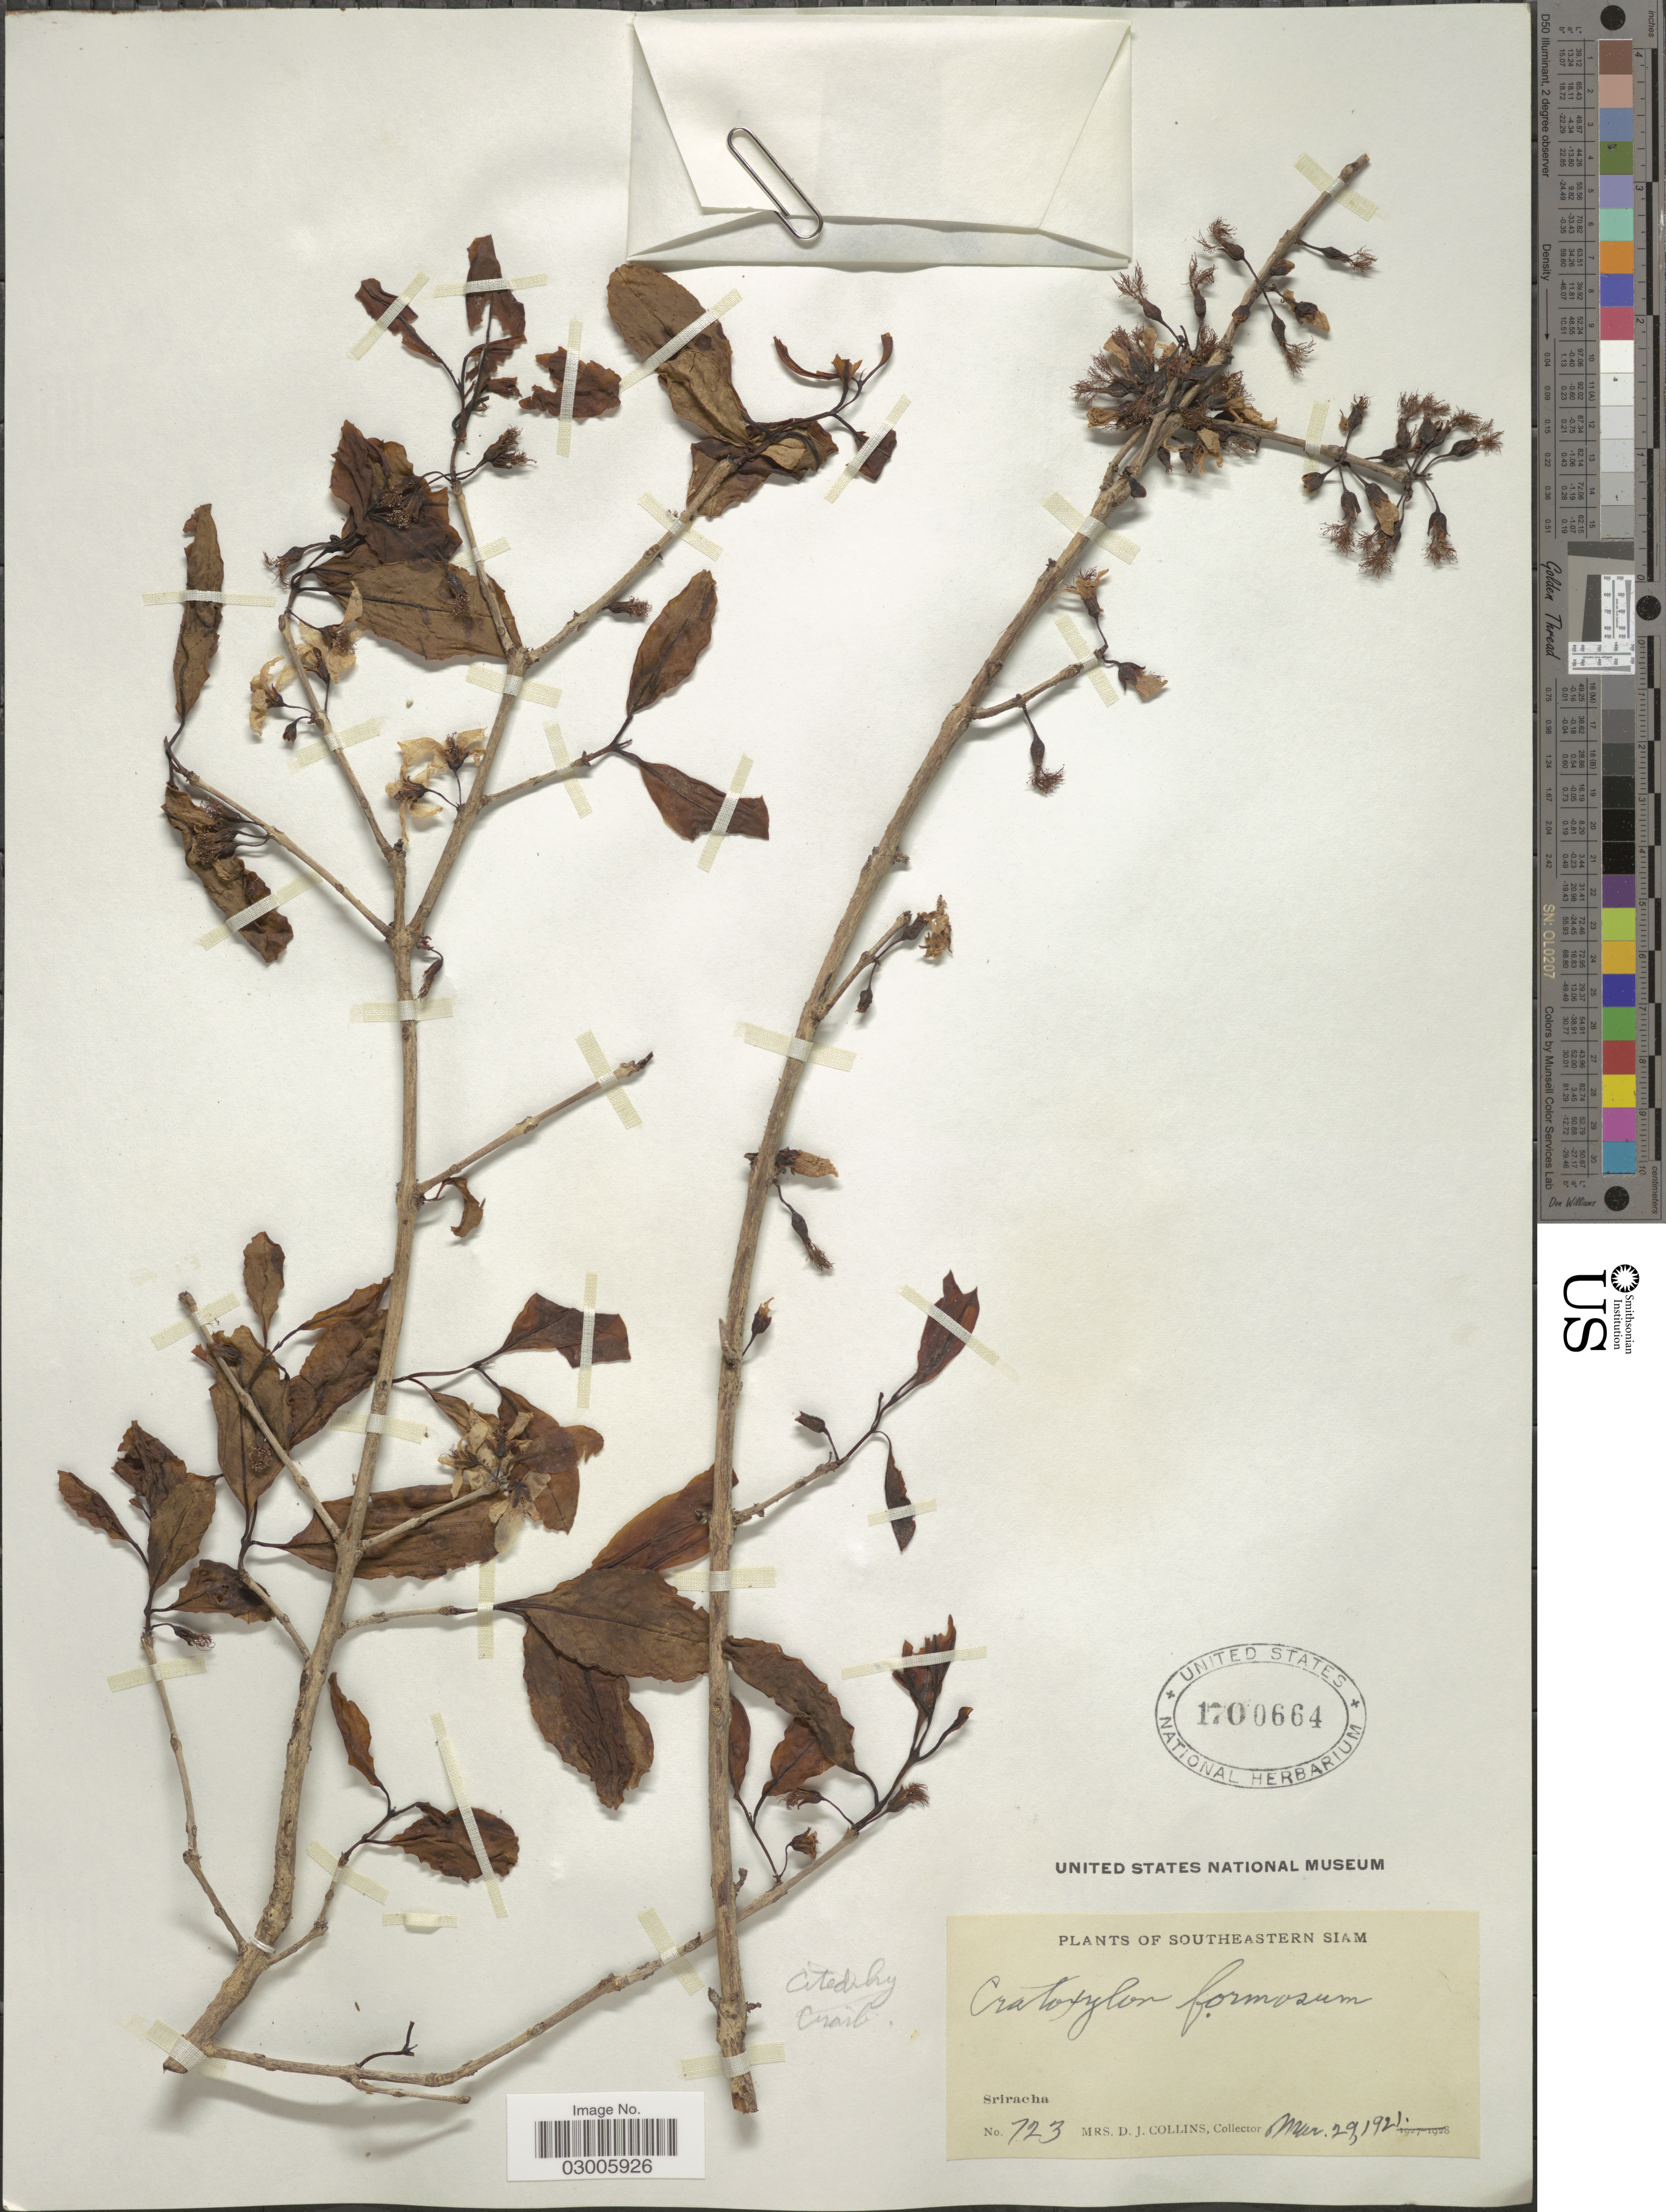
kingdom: Plantae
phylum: Tracheophyta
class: Magnoliopsida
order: Malpighiales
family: Hypericaceae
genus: Cratoxylum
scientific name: Cratoxylum formosum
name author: (Jack) Benth. & Hook. f. ex Dyer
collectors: Mrs. D. J. Collins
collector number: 723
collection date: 1921-03-29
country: Thailand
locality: Southeastern Siam. Sriracha.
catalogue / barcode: US 1700664